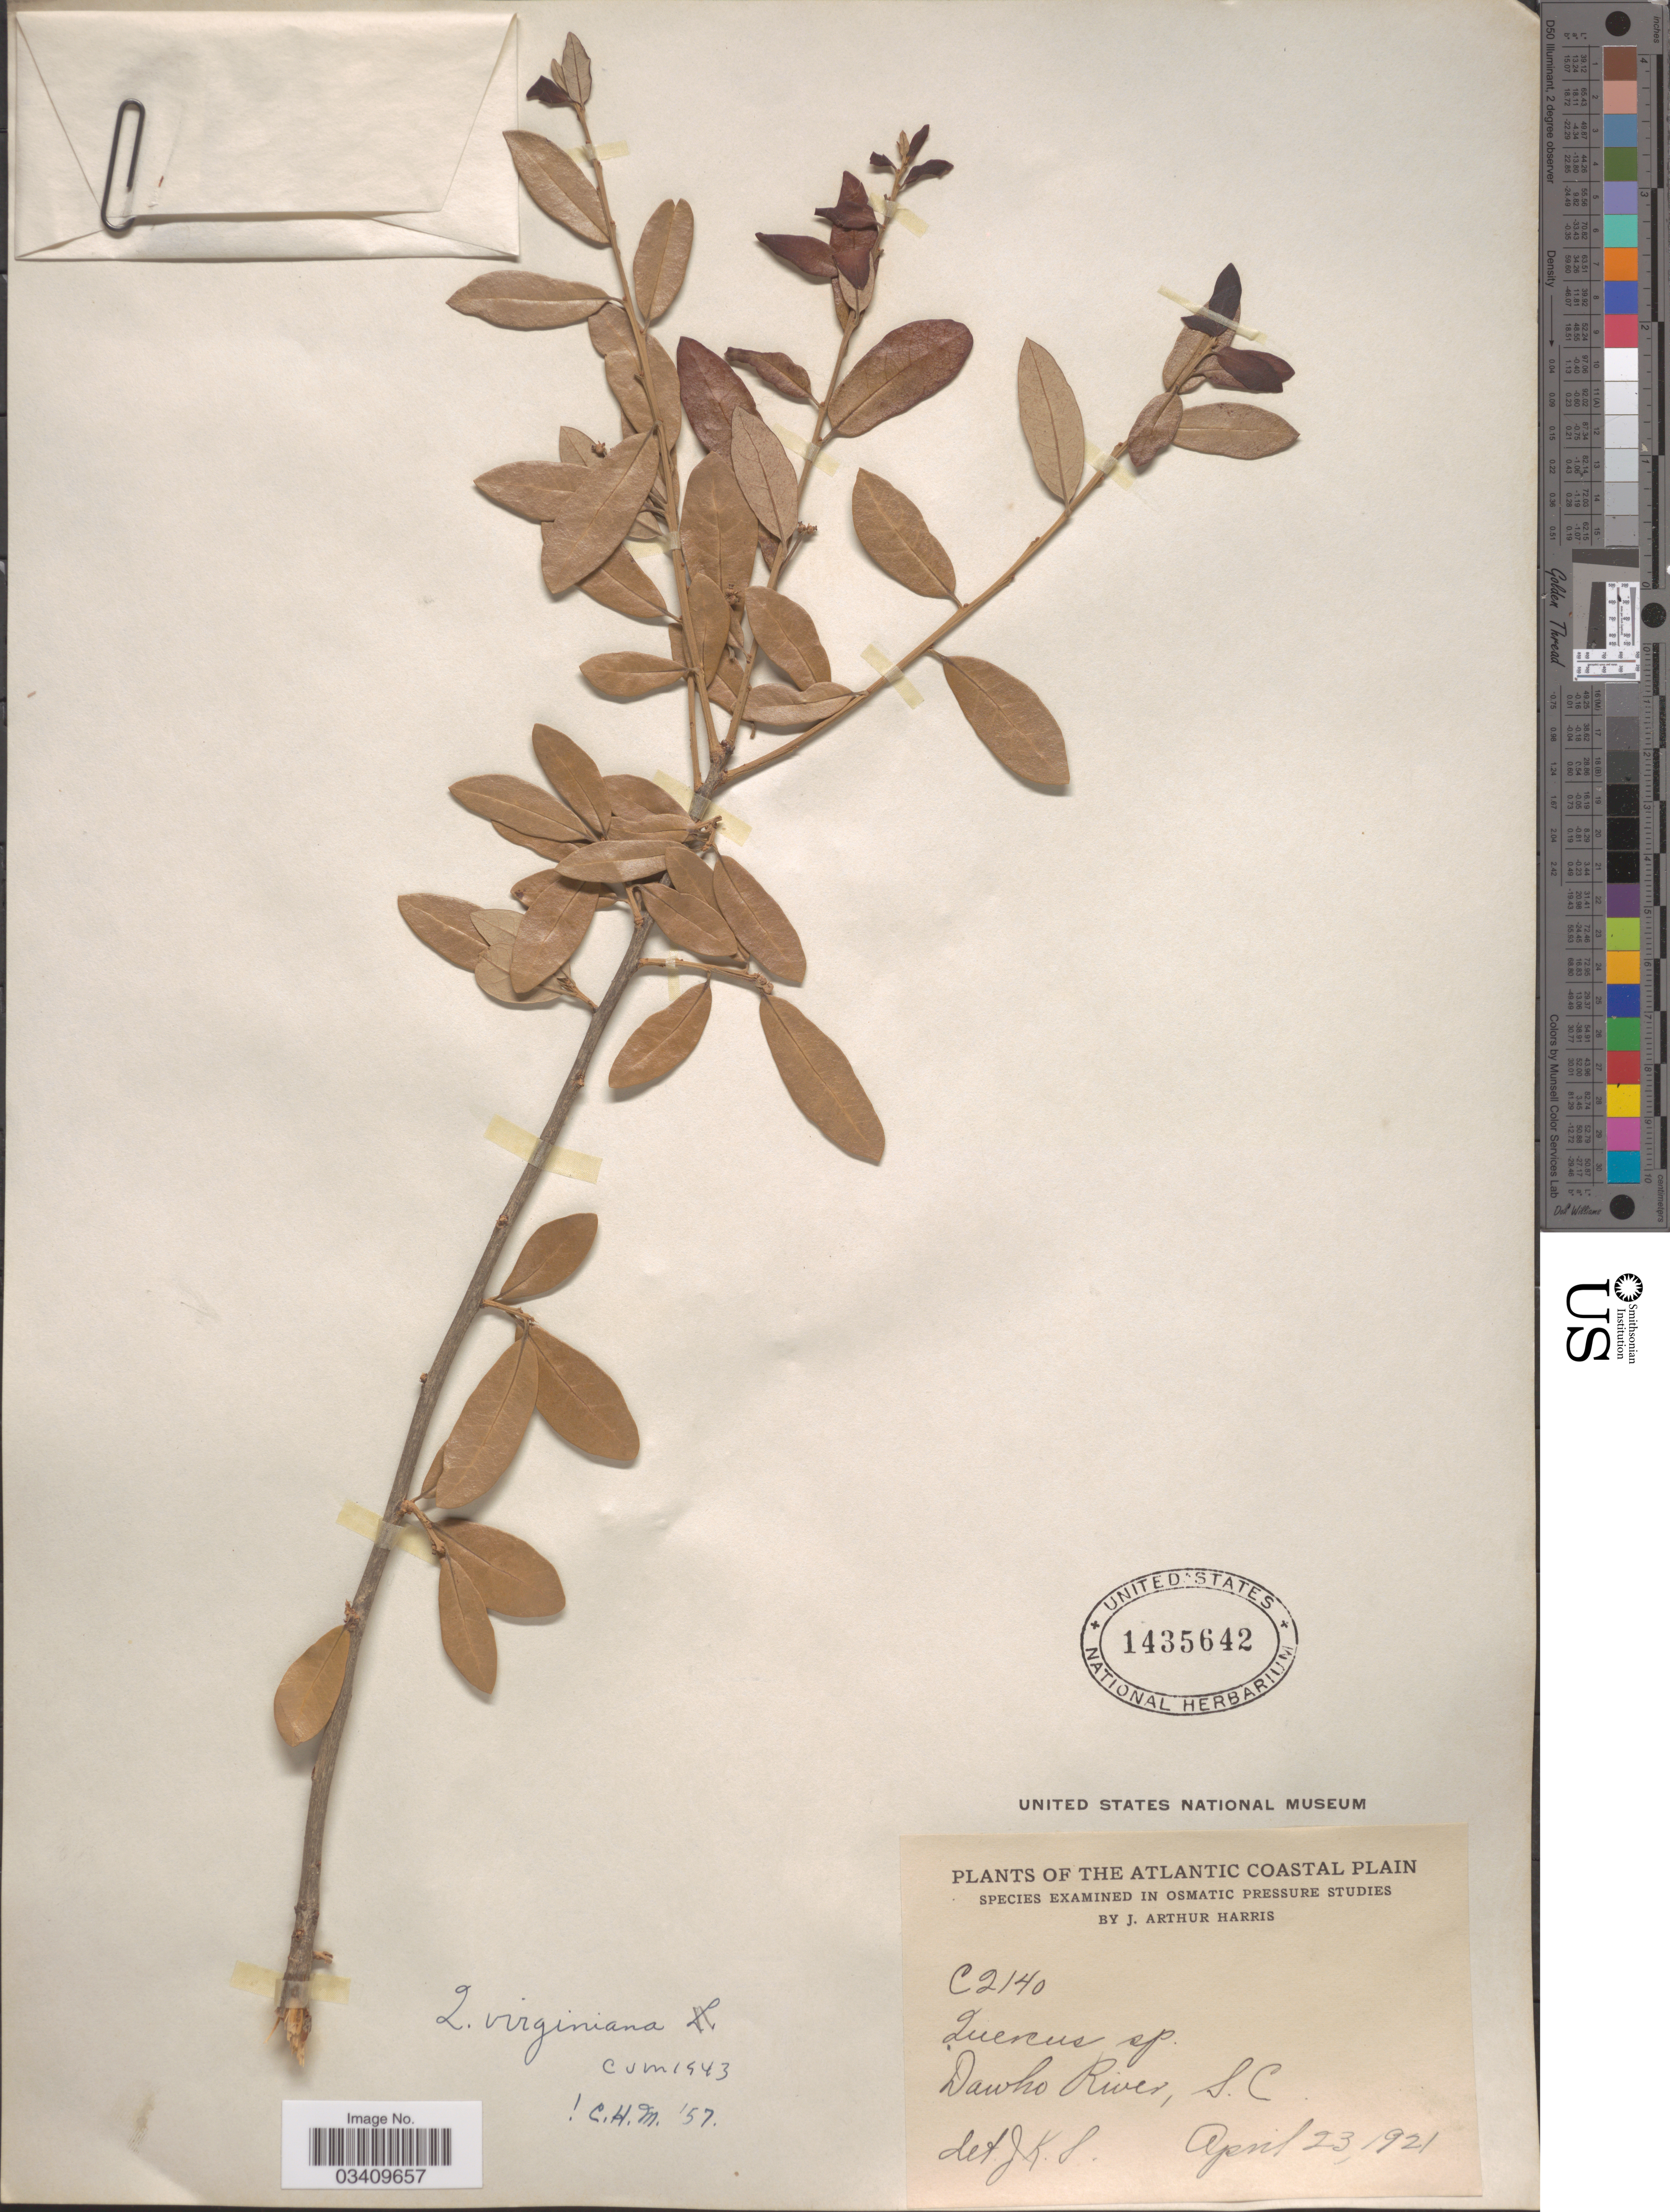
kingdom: Plantae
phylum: Tracheophyta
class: Magnoliopsida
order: Fagales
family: Fagaceae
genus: Quercus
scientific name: Quercus virginiana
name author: Mill.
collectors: J. A. Harris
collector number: C2140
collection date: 1921-04-23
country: United States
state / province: South Carolina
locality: The Atlantic Coastal Plain. Dawho River.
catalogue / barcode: US 1435642